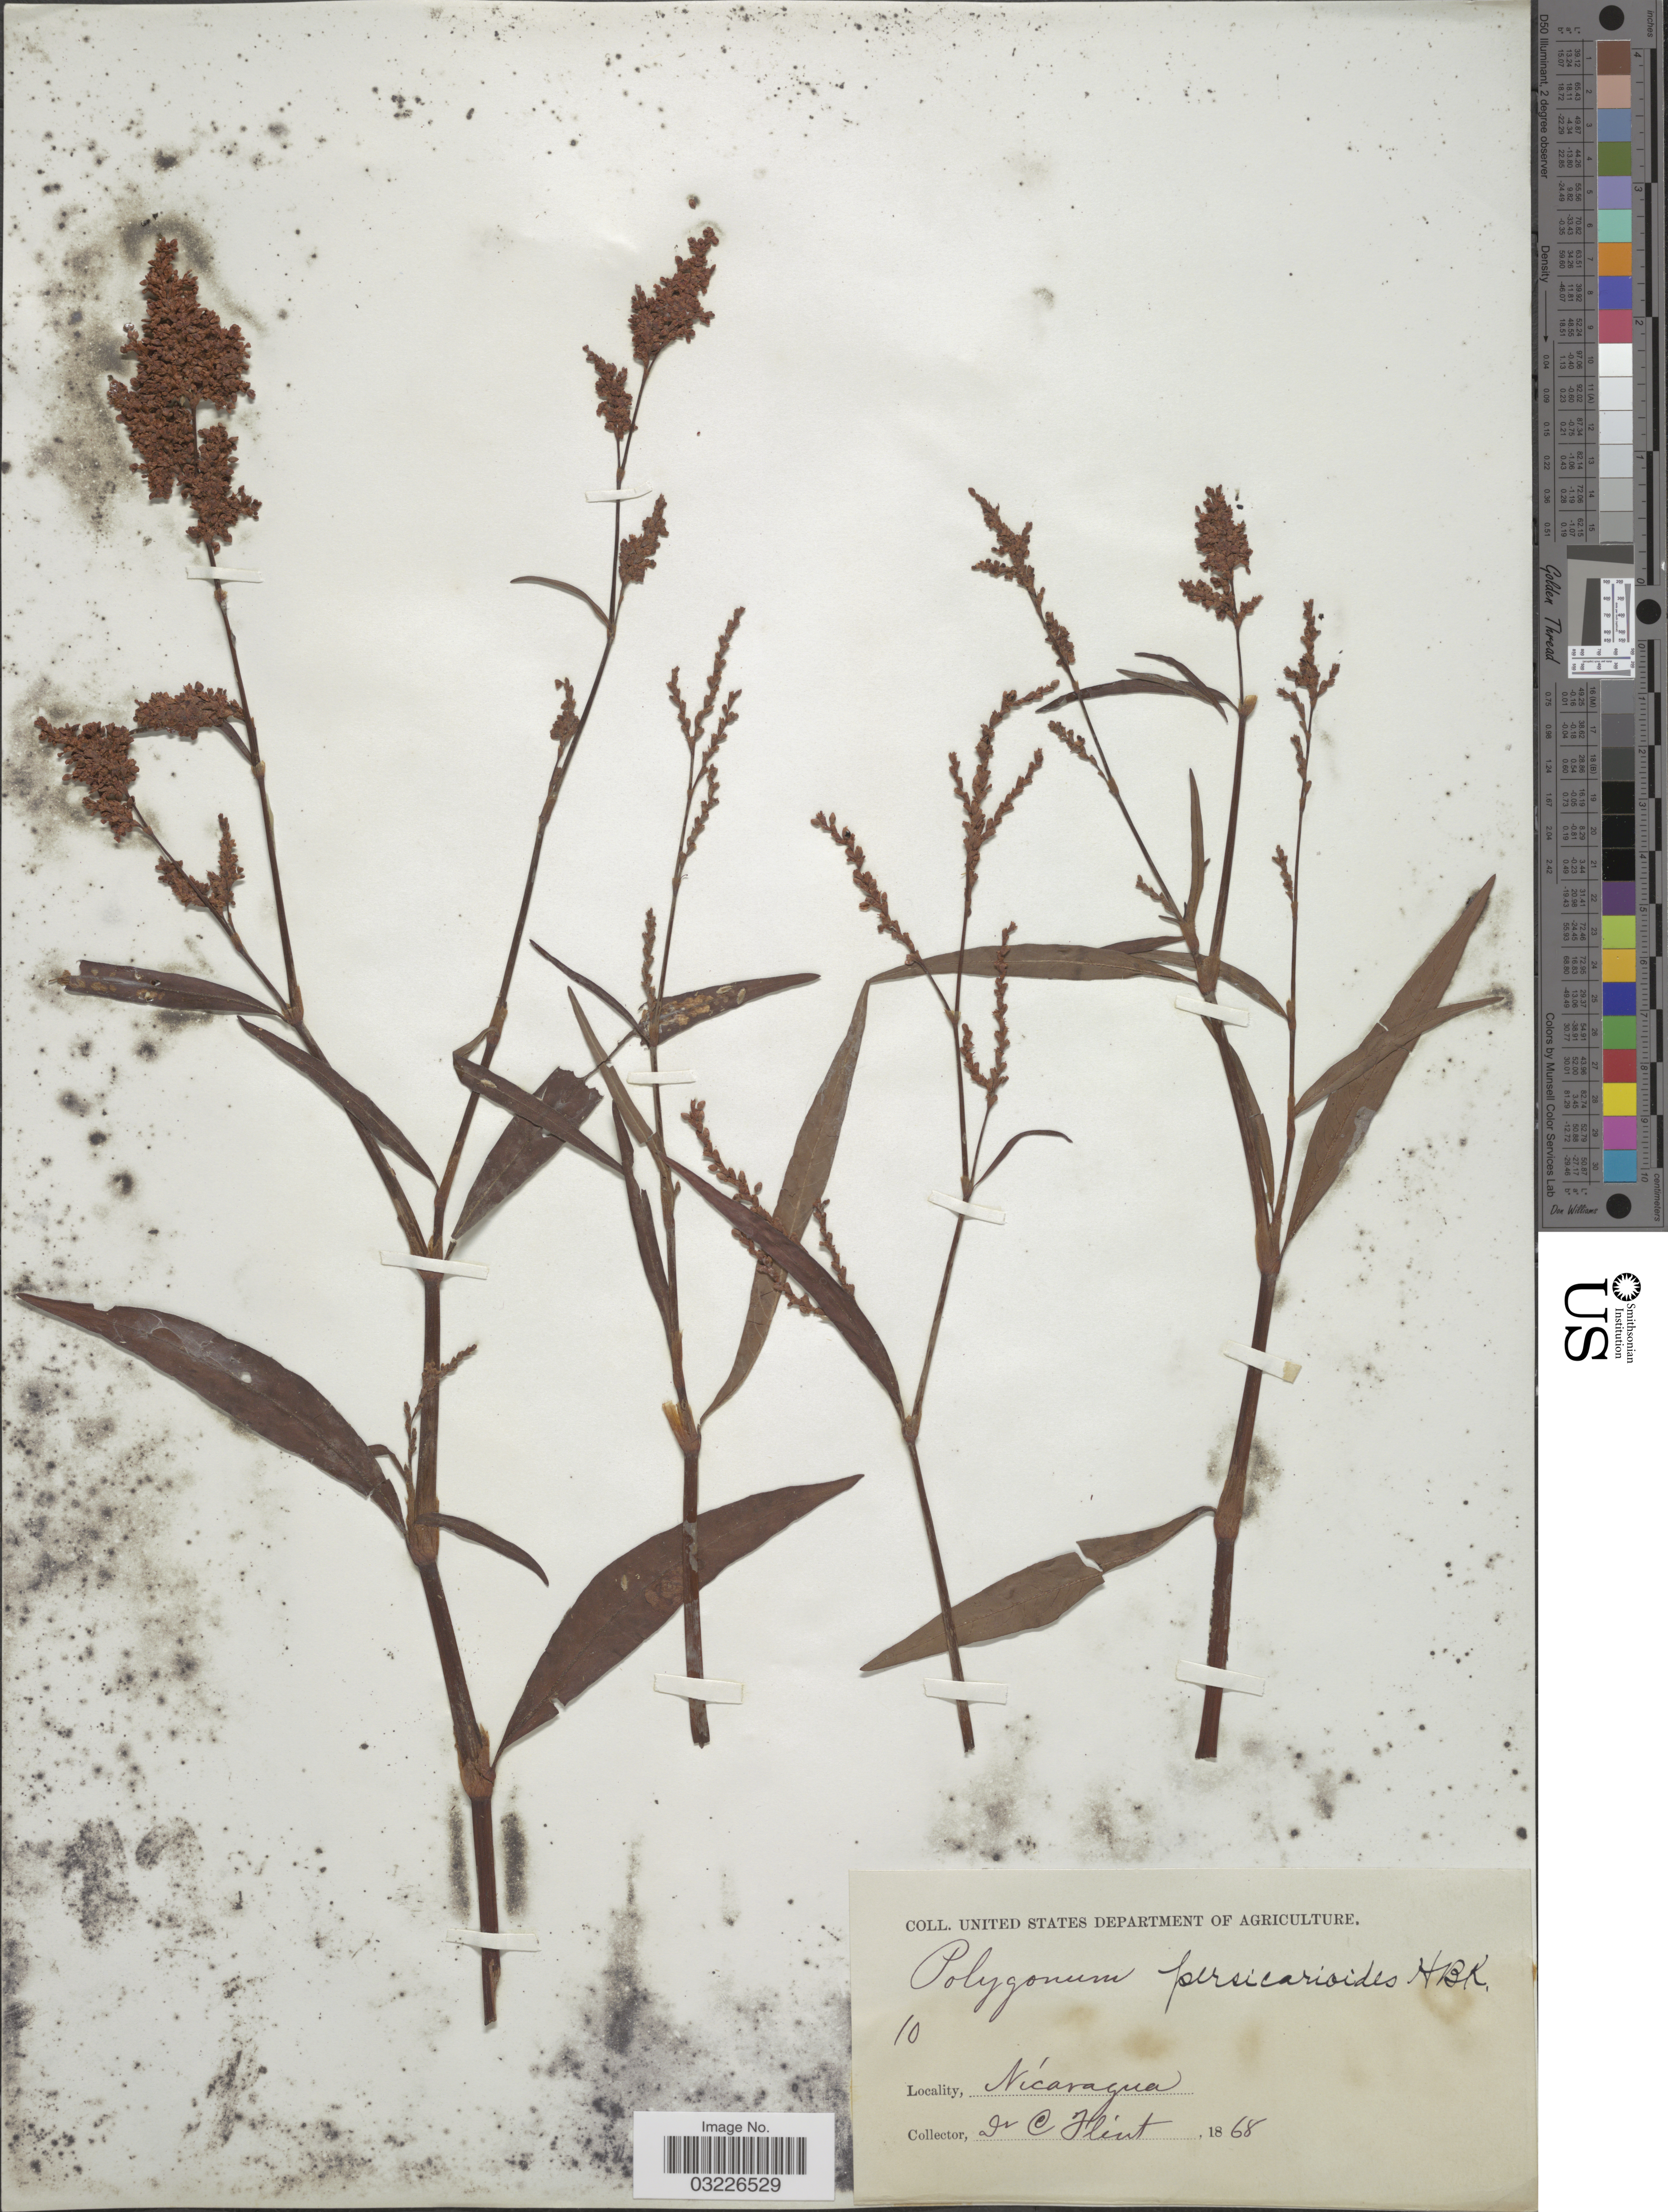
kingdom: Plantae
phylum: Tracheophyta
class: Magnoliopsida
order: Caryophyllales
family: Polygonaceae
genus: Polygonum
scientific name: Polygonum persicarioides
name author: Kunth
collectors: C. Flint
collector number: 10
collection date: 1868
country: Nicaragua